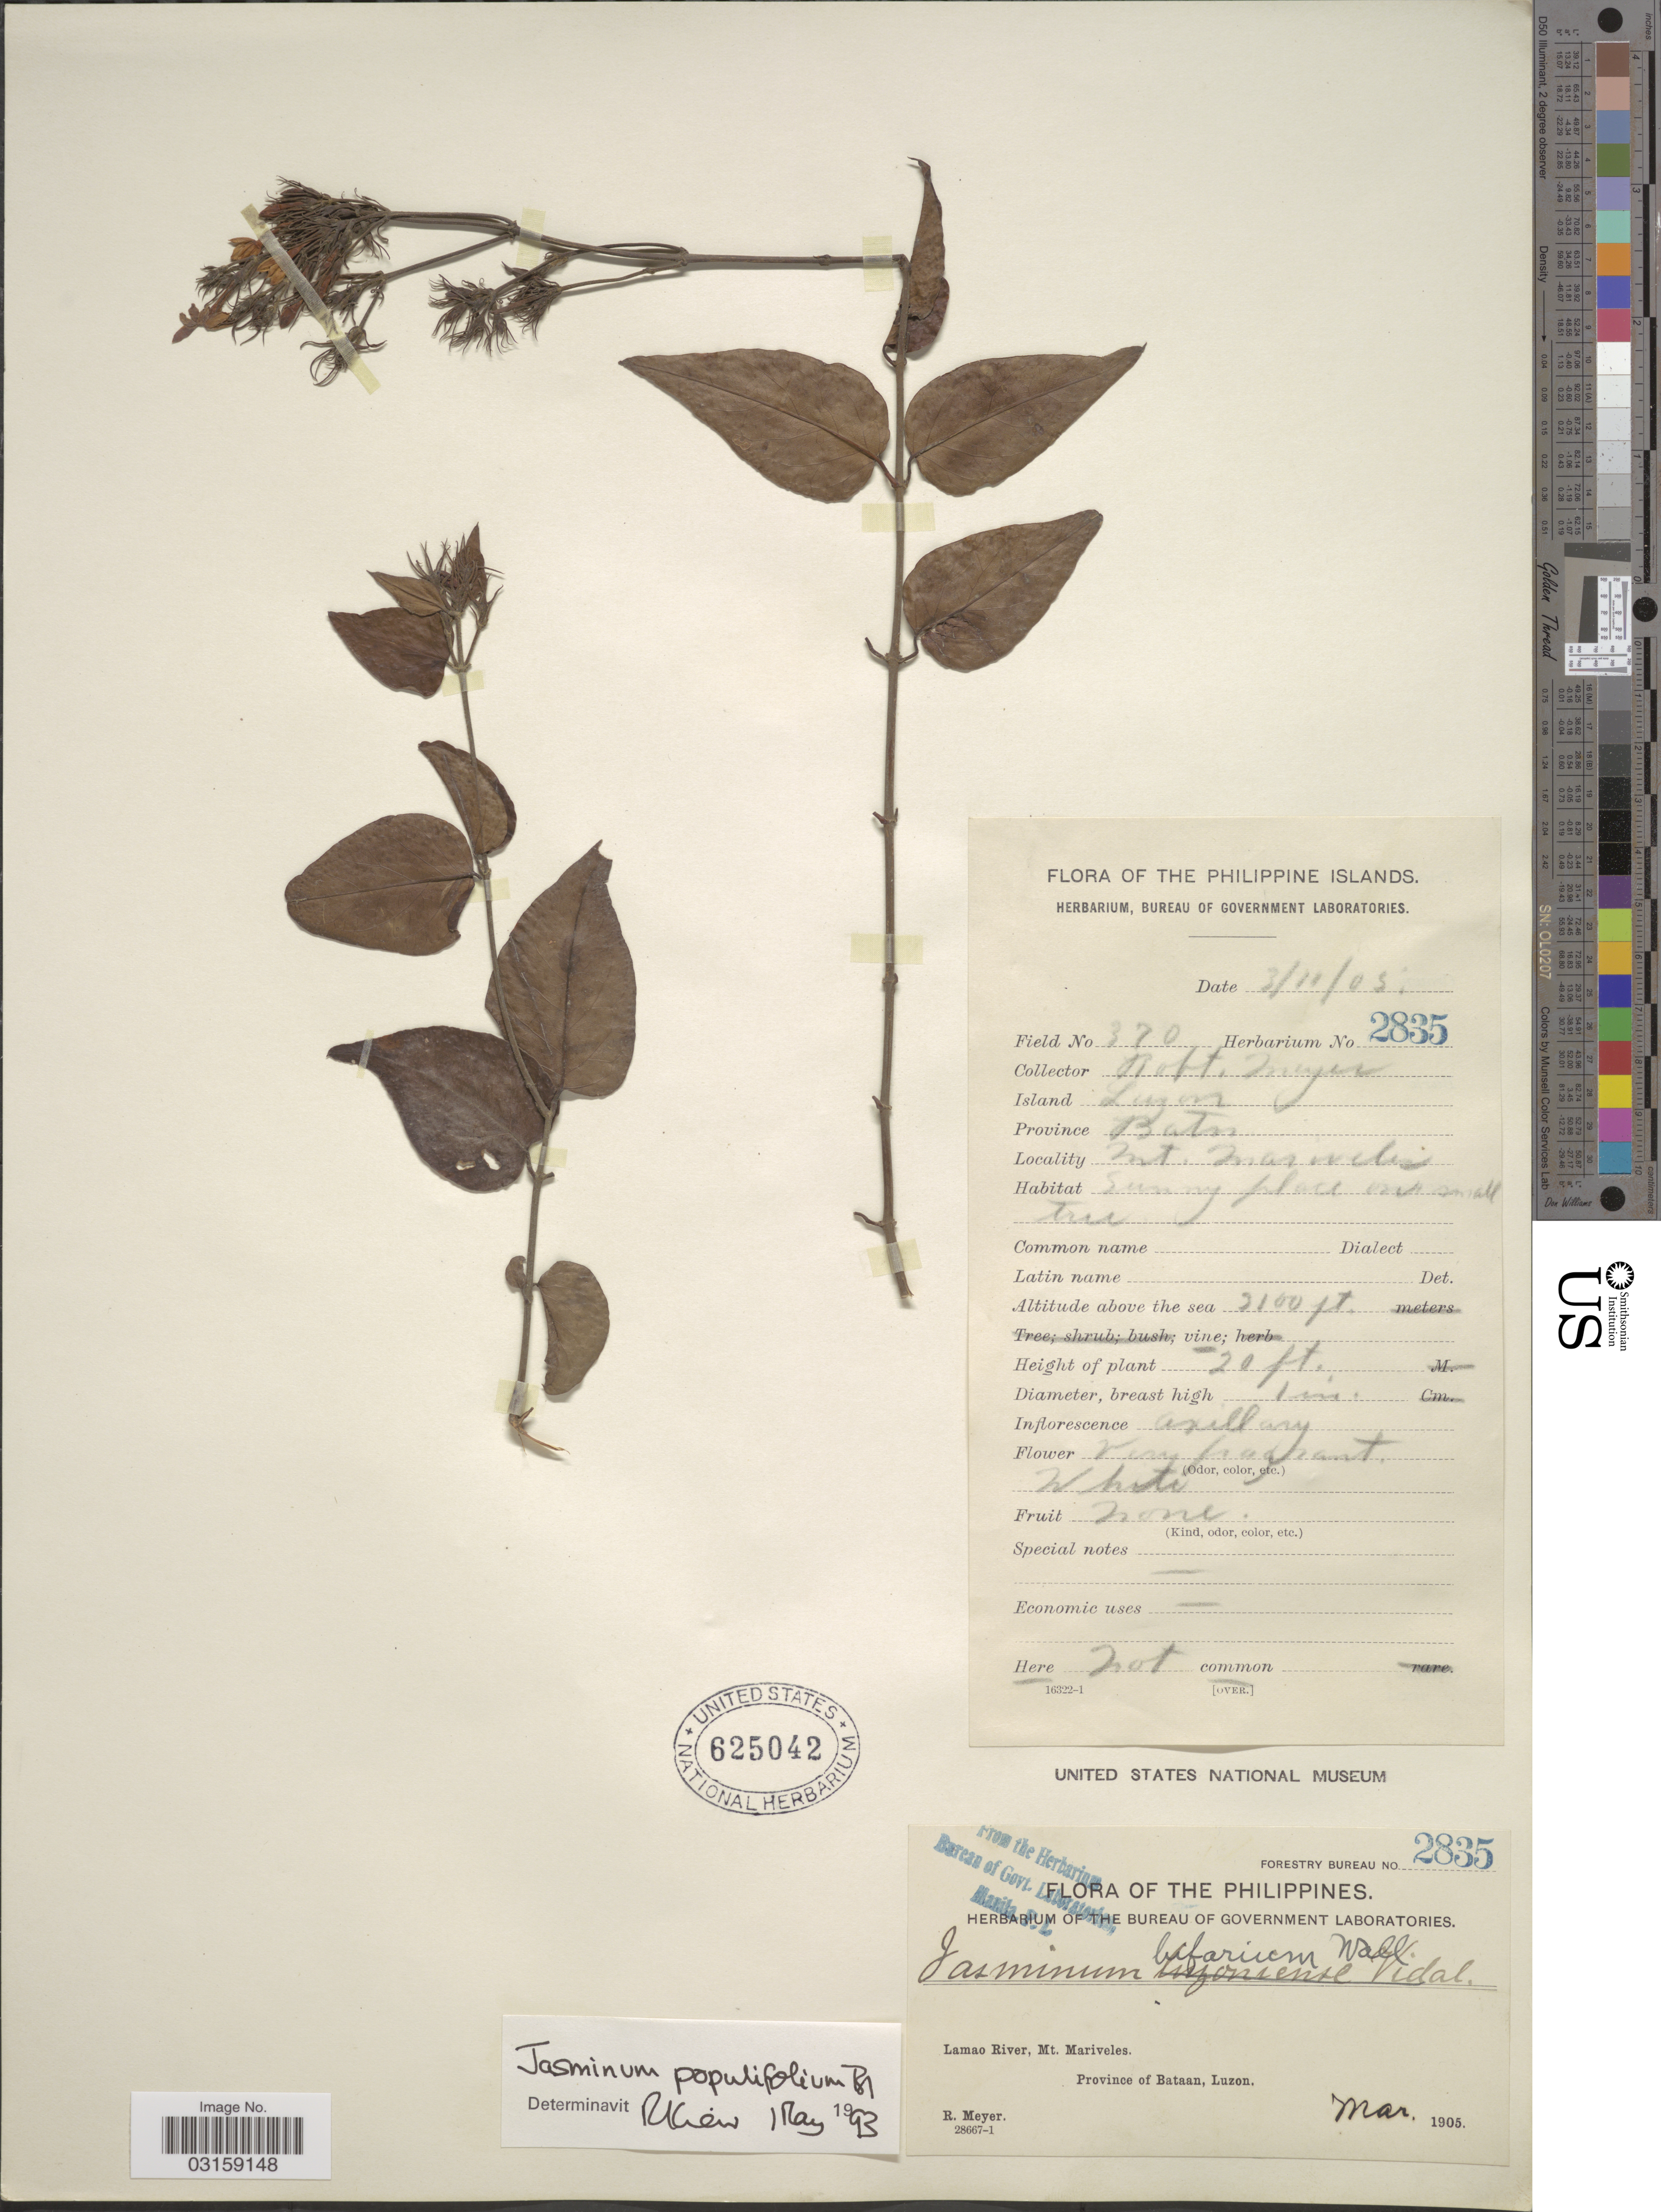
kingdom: Plantae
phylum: Tracheophyta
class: Magnoliopsida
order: Lamiales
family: Oleaceae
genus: Jasminum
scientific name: Jasminum populifolium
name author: Blume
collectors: R. Meyer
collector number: Forestry Bureau 2835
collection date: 1905-03-11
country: Philippines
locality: Lamao River, Mt. Mariveles. Province of Bataan, Luzon.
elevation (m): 640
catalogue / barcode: US 625042